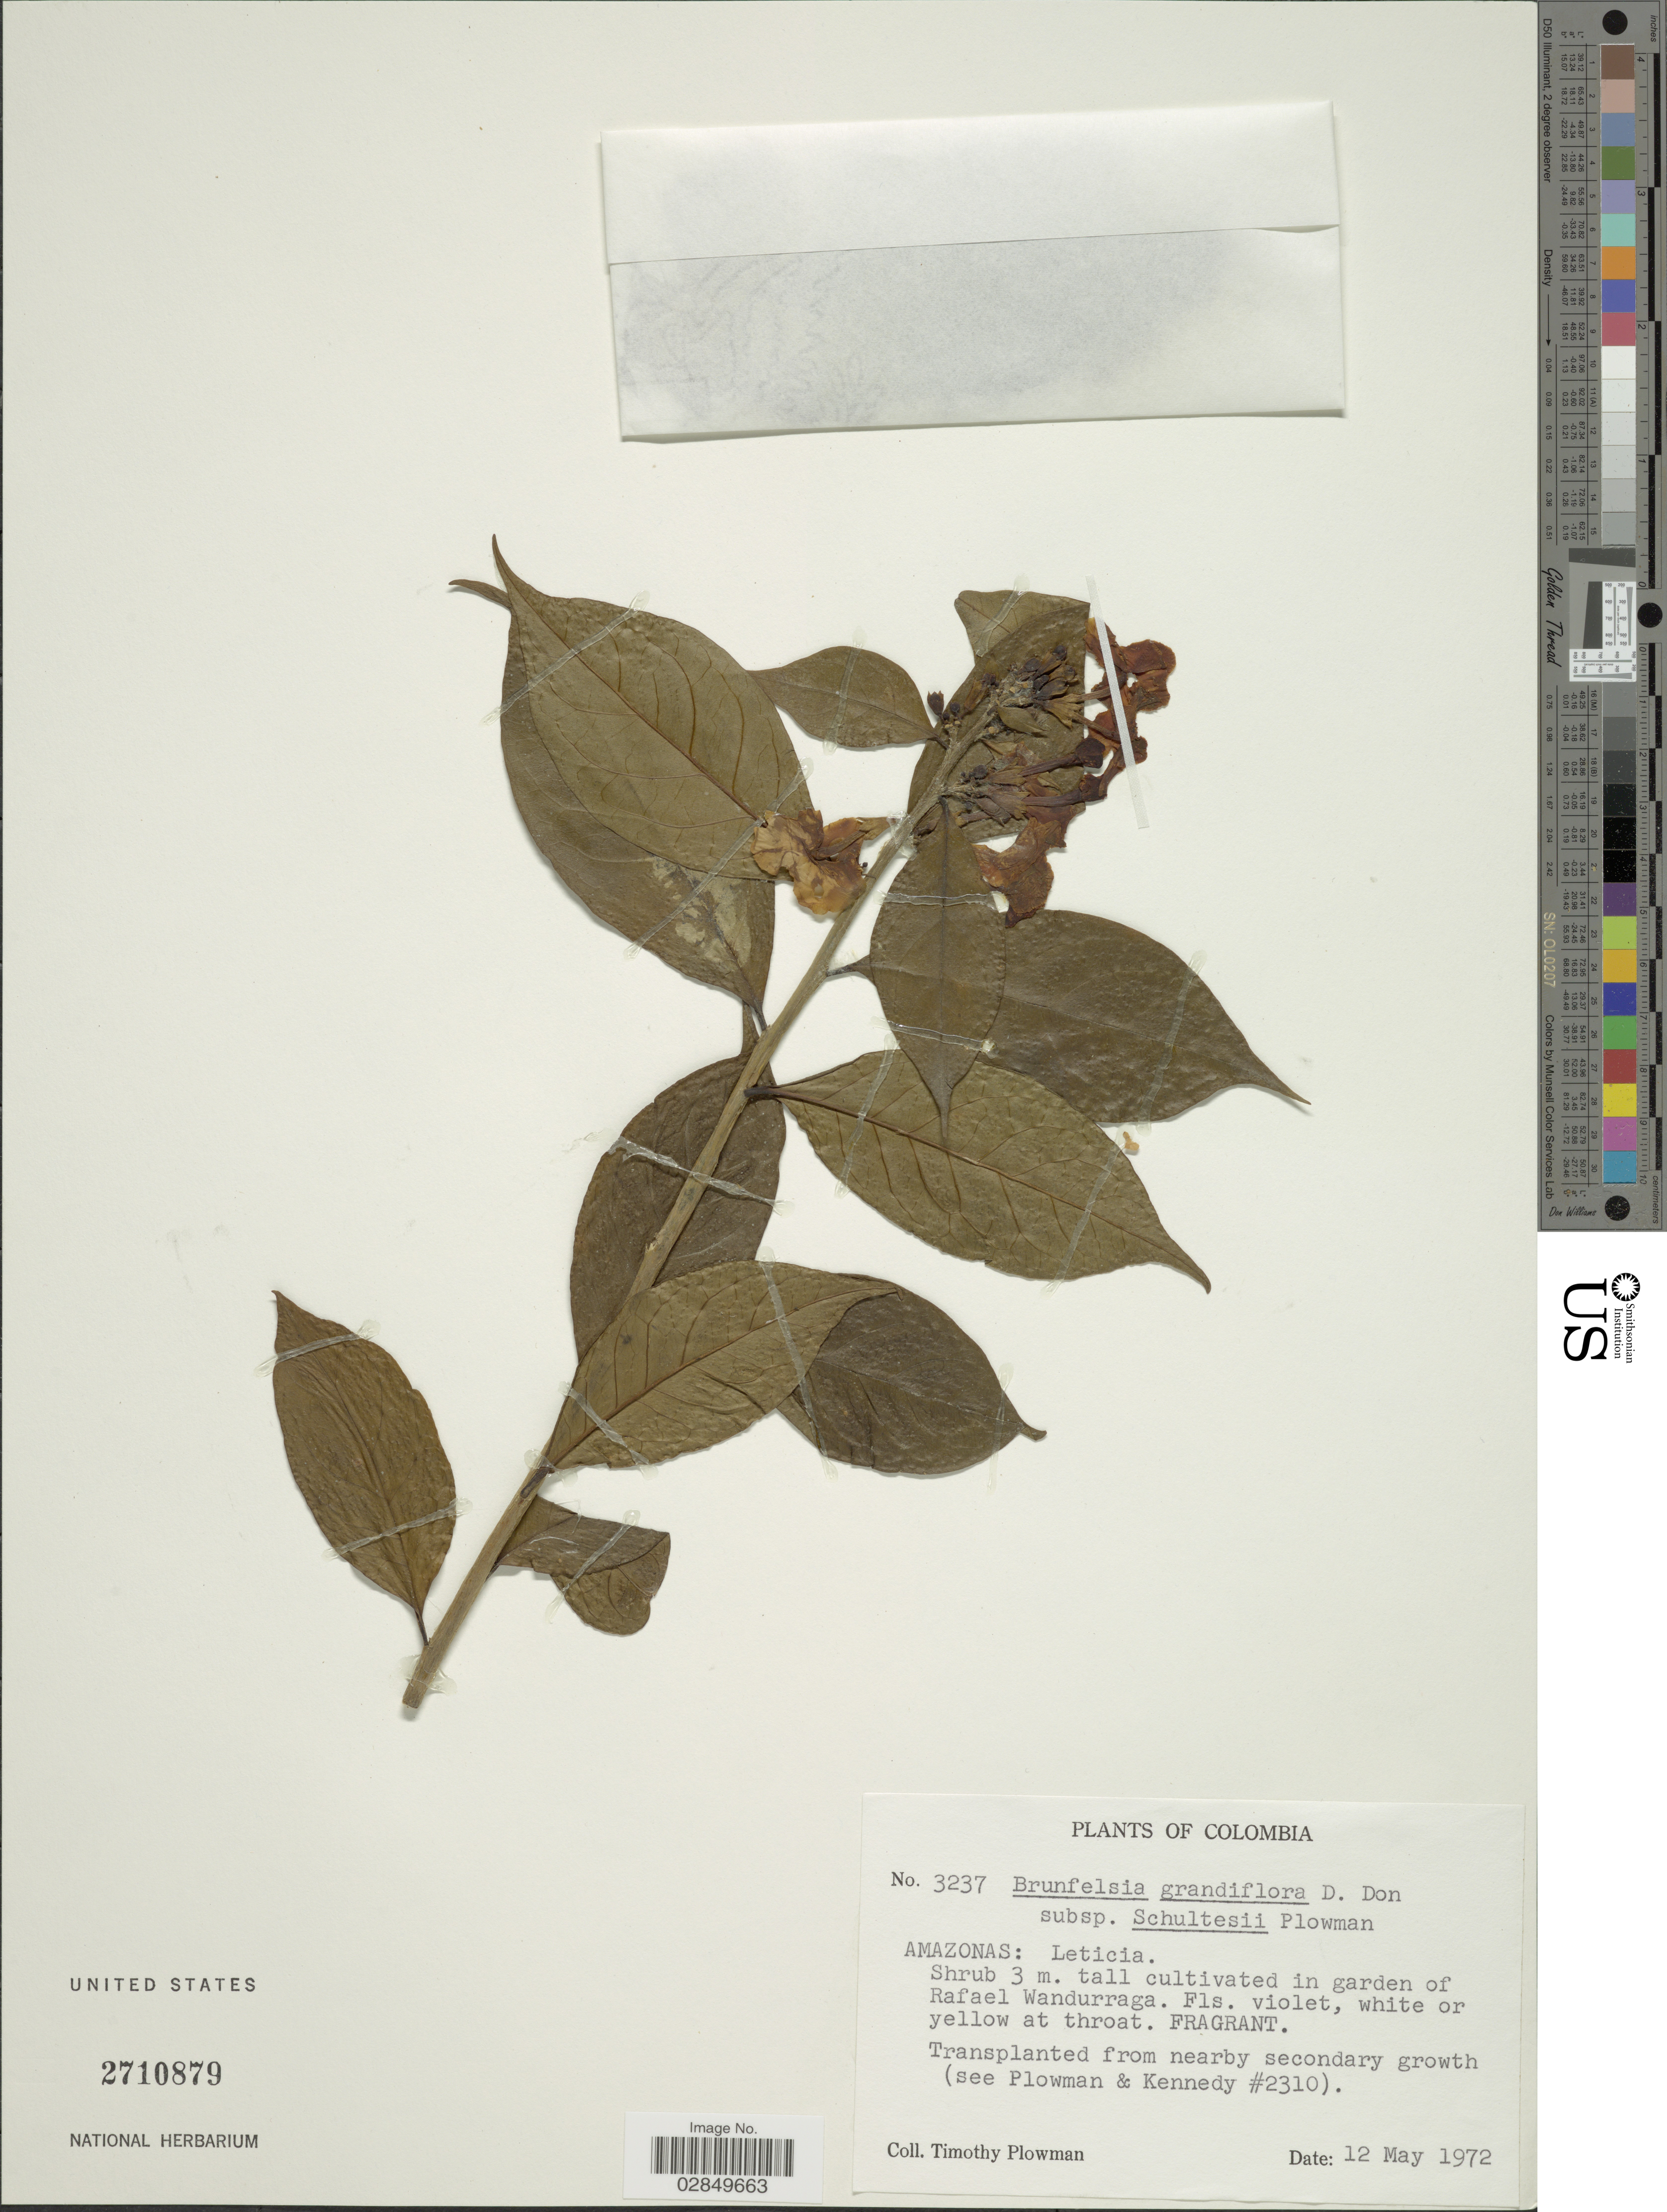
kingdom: Plantae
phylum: Tracheophyta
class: Magnoliopsida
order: Solanales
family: Solanaceae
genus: Brunfelsia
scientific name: Brunfelsia grandiflora subsp. schultesii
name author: Plowman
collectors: T. Plowman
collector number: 3237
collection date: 1972-05-12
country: Colombia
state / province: Amazônas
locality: Leticia.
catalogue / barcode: US 2710879